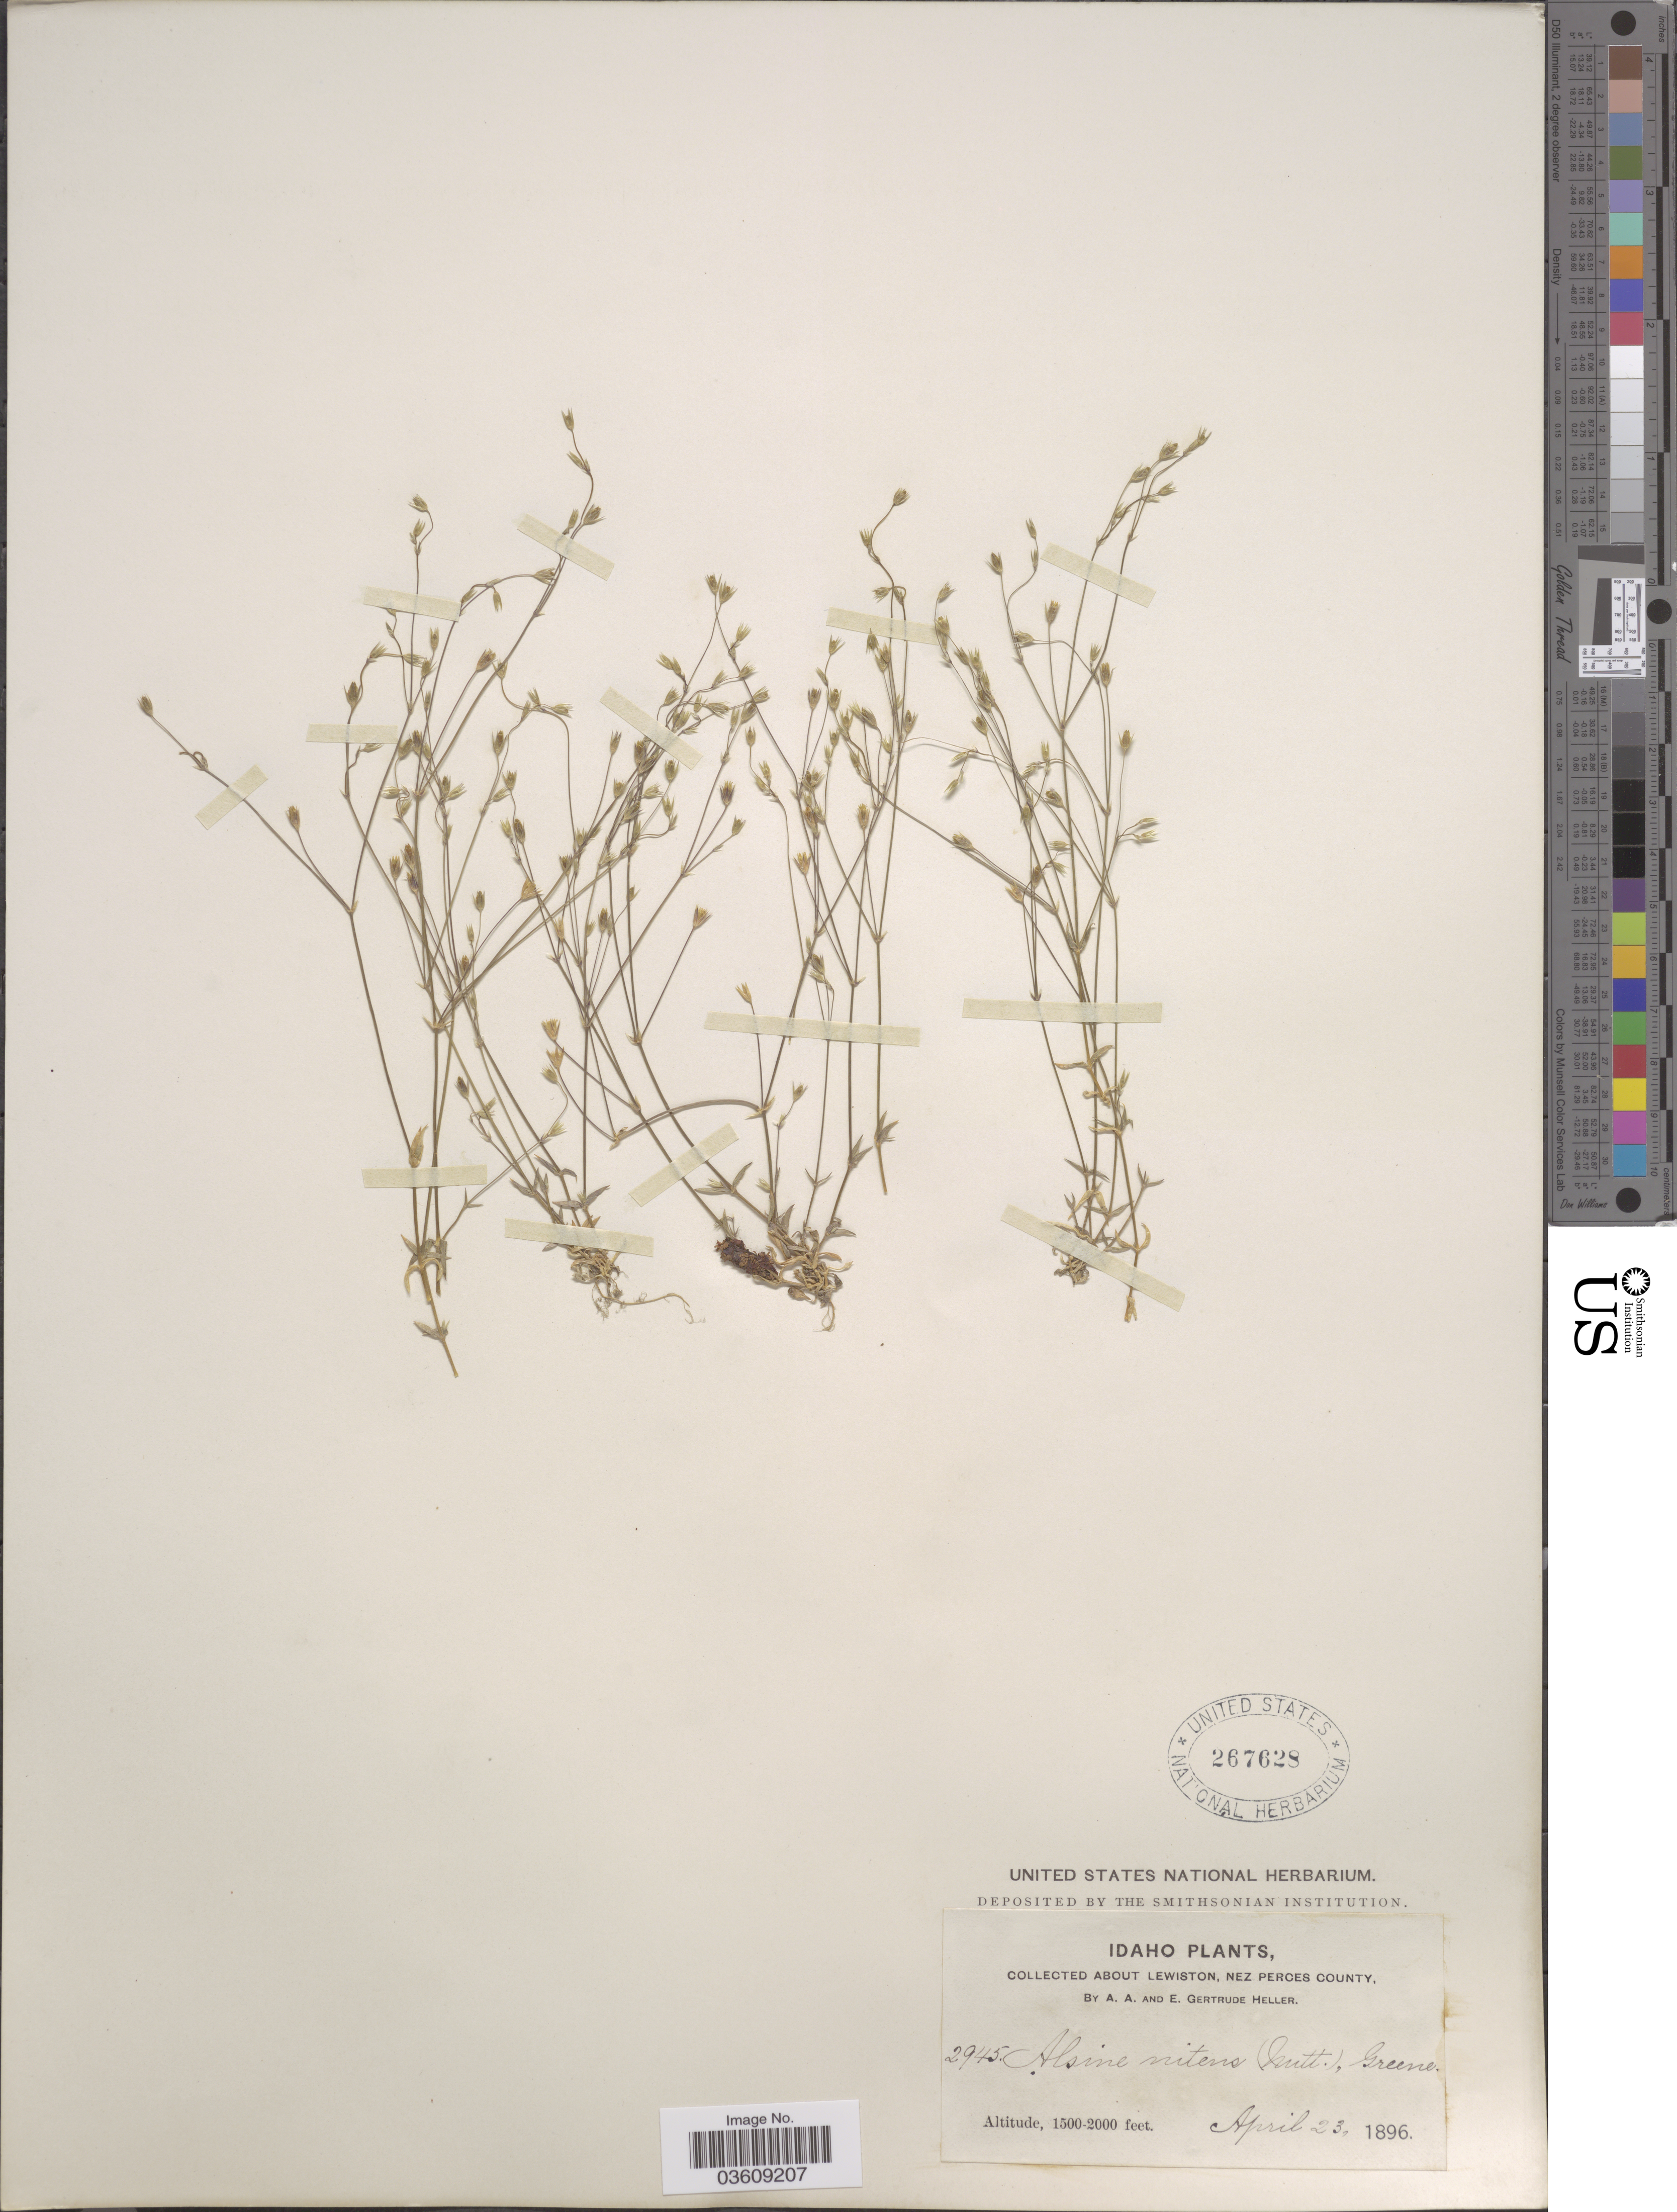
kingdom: Plantae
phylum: Tracheophyta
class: Magnoliopsida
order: Caryophyllales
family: Caryophyllaceae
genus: Stellaria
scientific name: Stellaria nitens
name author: Nutt.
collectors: A. A. Heller & E. G. Heller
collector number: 2945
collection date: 1896-04-23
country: United States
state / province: Idaho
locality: About Lewiston, Nez Perces County.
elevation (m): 457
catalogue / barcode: US 267628